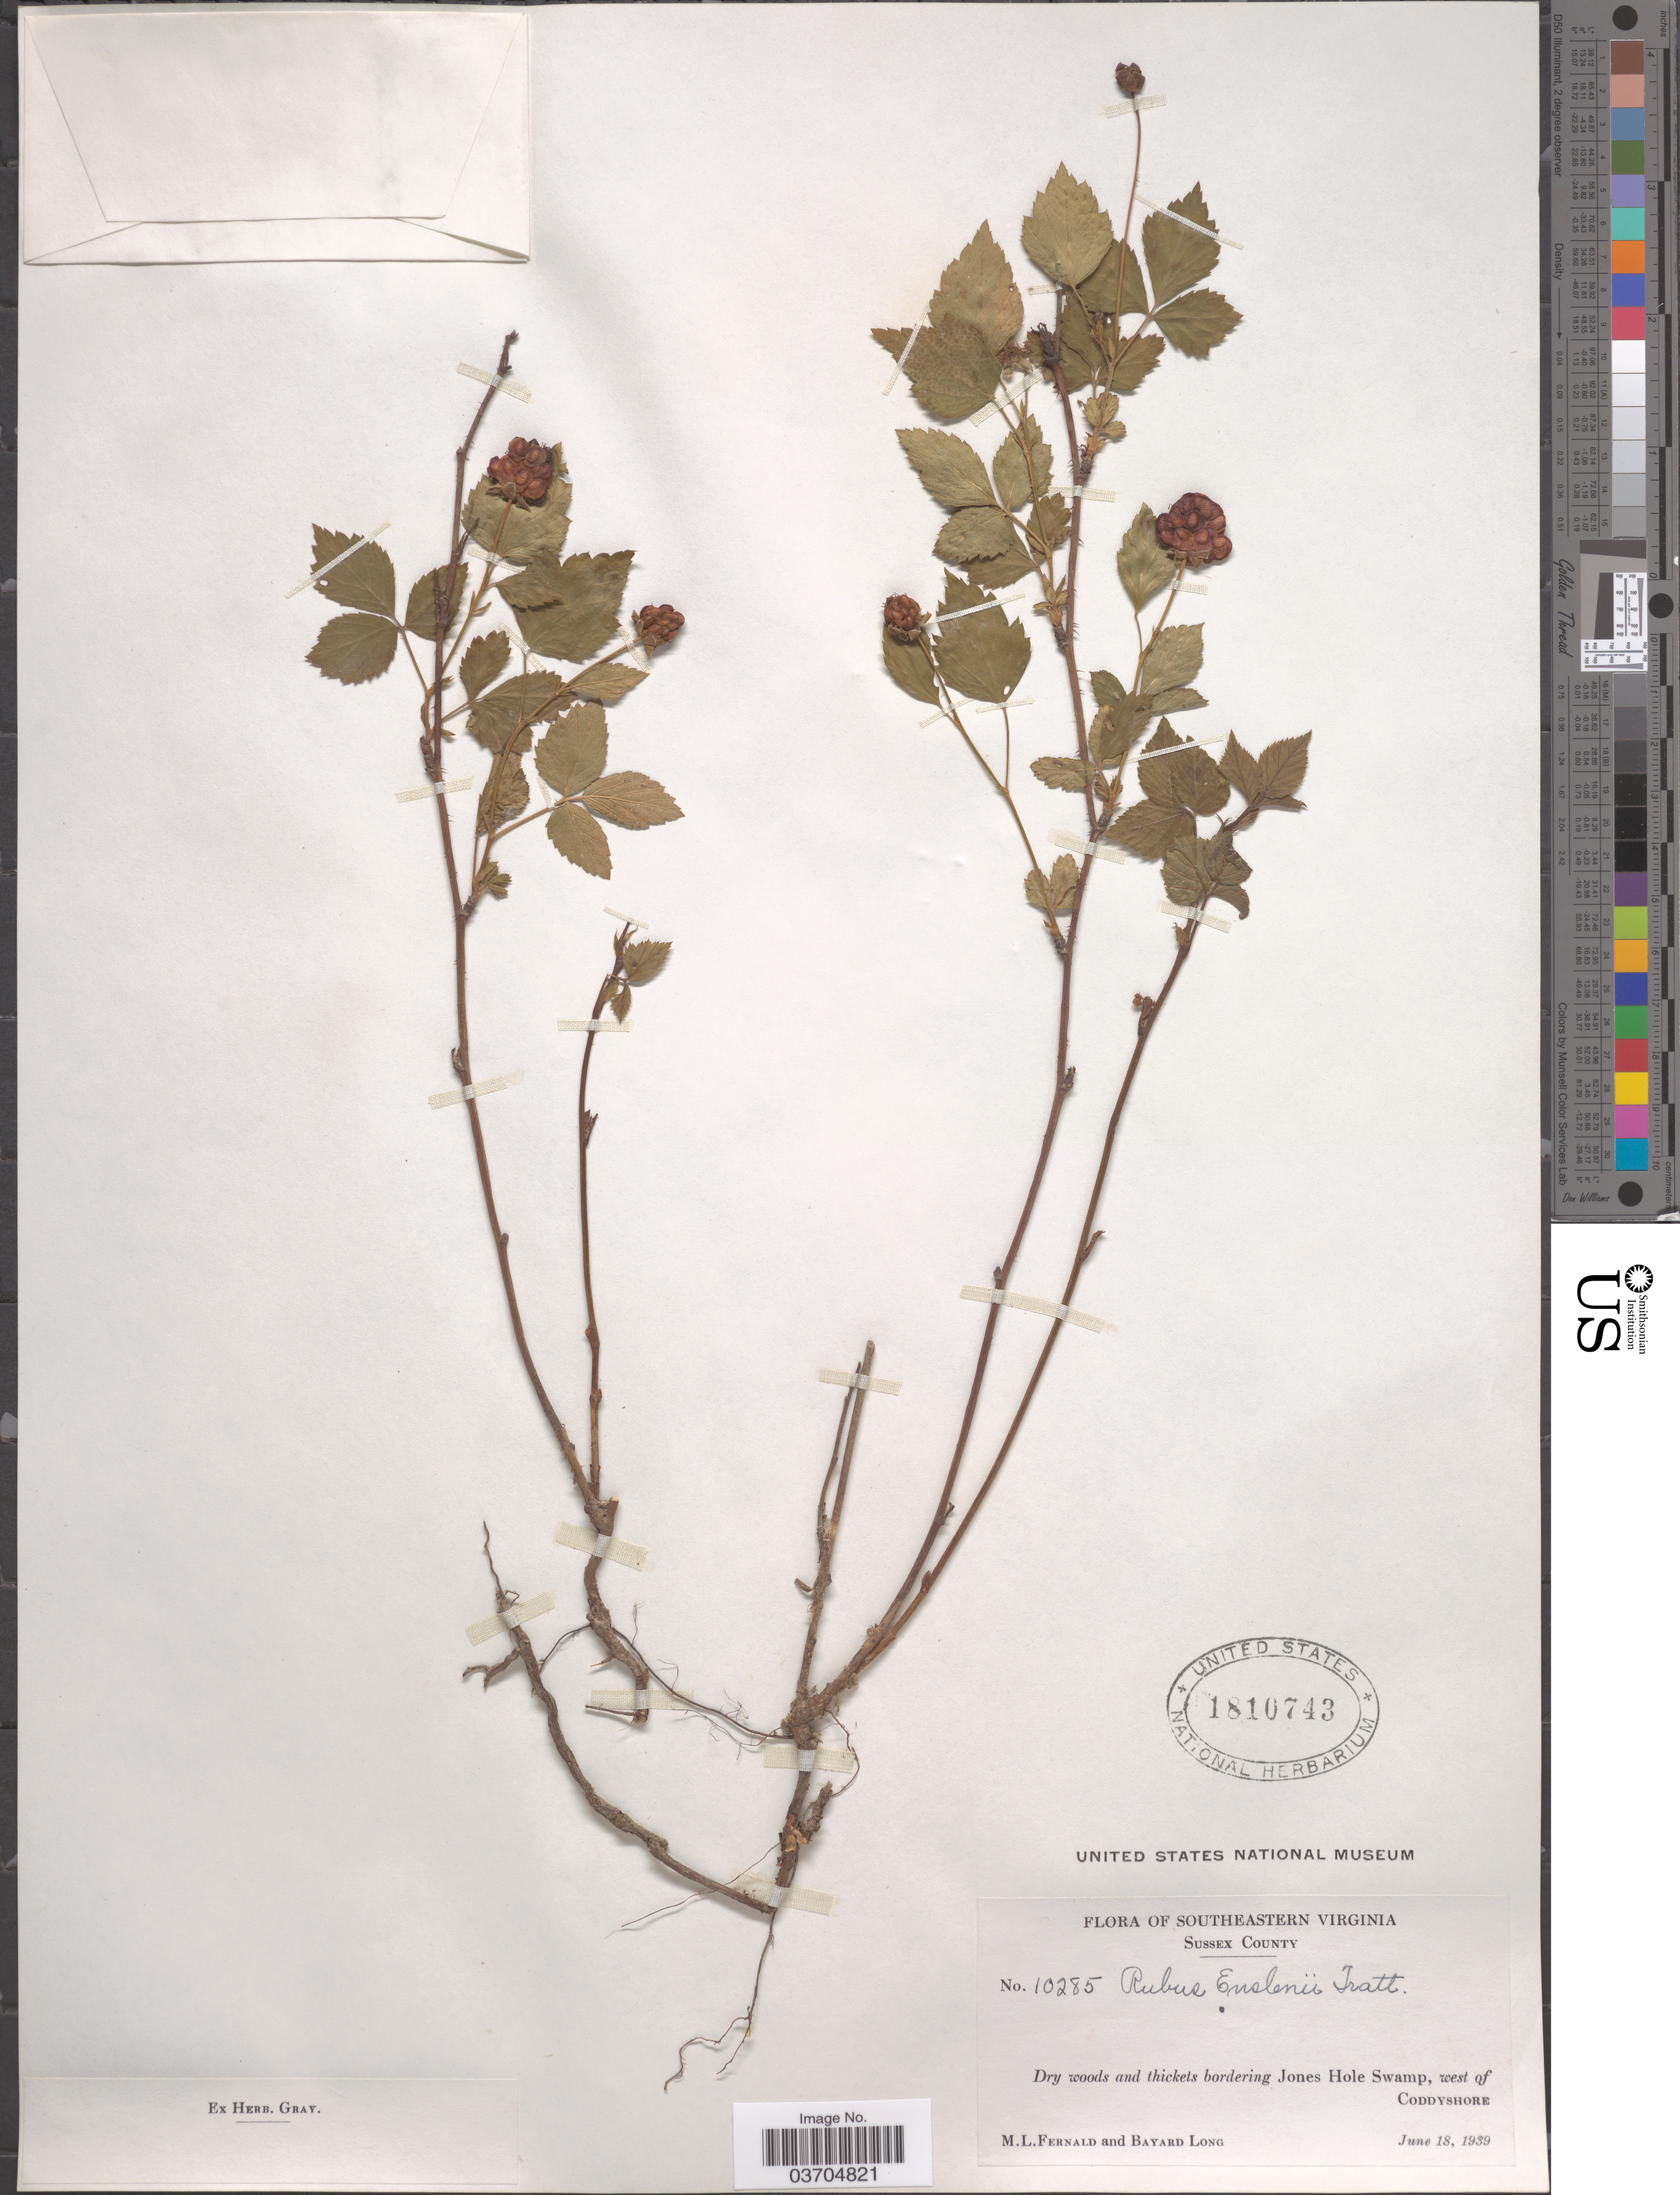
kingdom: Plantae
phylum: Tracheophyta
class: Magnoliopsida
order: Rosales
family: Rosaceae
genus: Rubus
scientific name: Rubus enslenii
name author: Tratt.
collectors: M. L. Fernald & B. Long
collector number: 10285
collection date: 1939-06-18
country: United States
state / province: Virginia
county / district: Sussex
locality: Southeastern Virginia. Sussex County. Bordering Jones Hole Swamp, west of Coddyshore.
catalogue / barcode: US 1810743